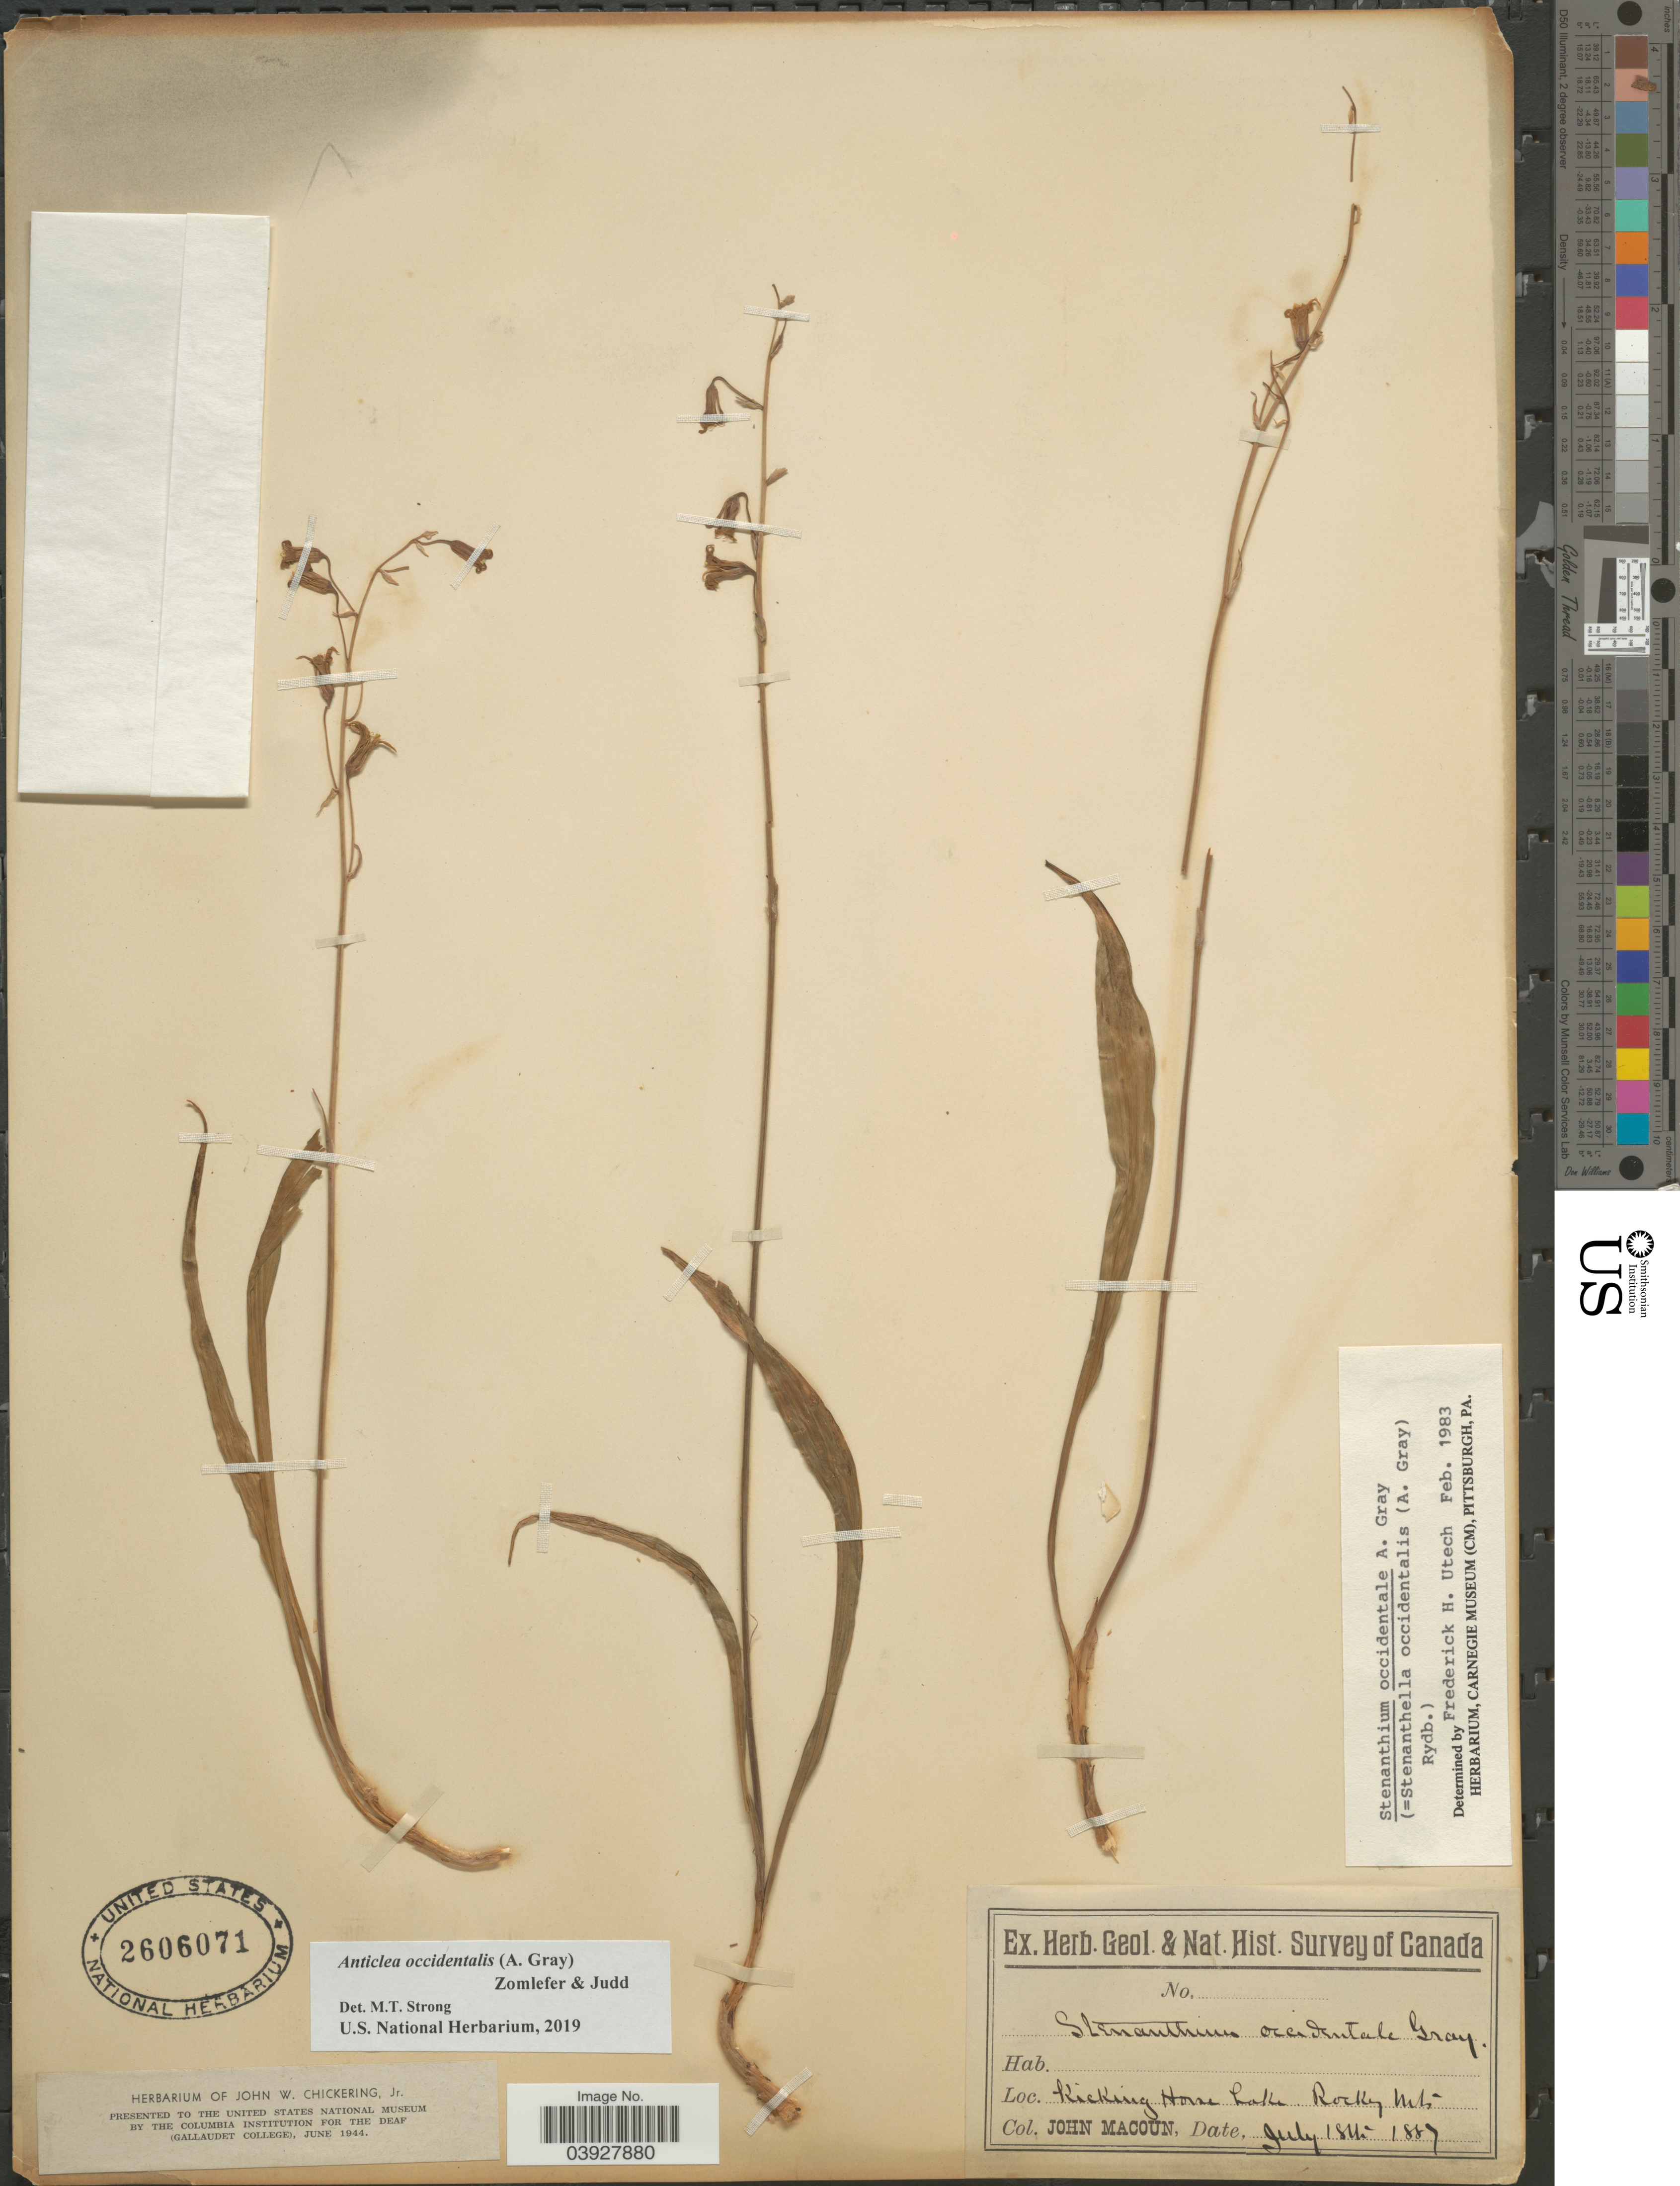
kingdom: Plantae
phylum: Tracheophyta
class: Liliopsida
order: Liliales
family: Melanthiaceae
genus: Anticlea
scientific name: Anticlea occidentalis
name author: (A. Gray) Zomlefer & Judd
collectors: J. Macoun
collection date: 1887-07-18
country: Canada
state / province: British Columbia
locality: Kicking Horse Lake. Rocky Mts.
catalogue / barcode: US 2606071